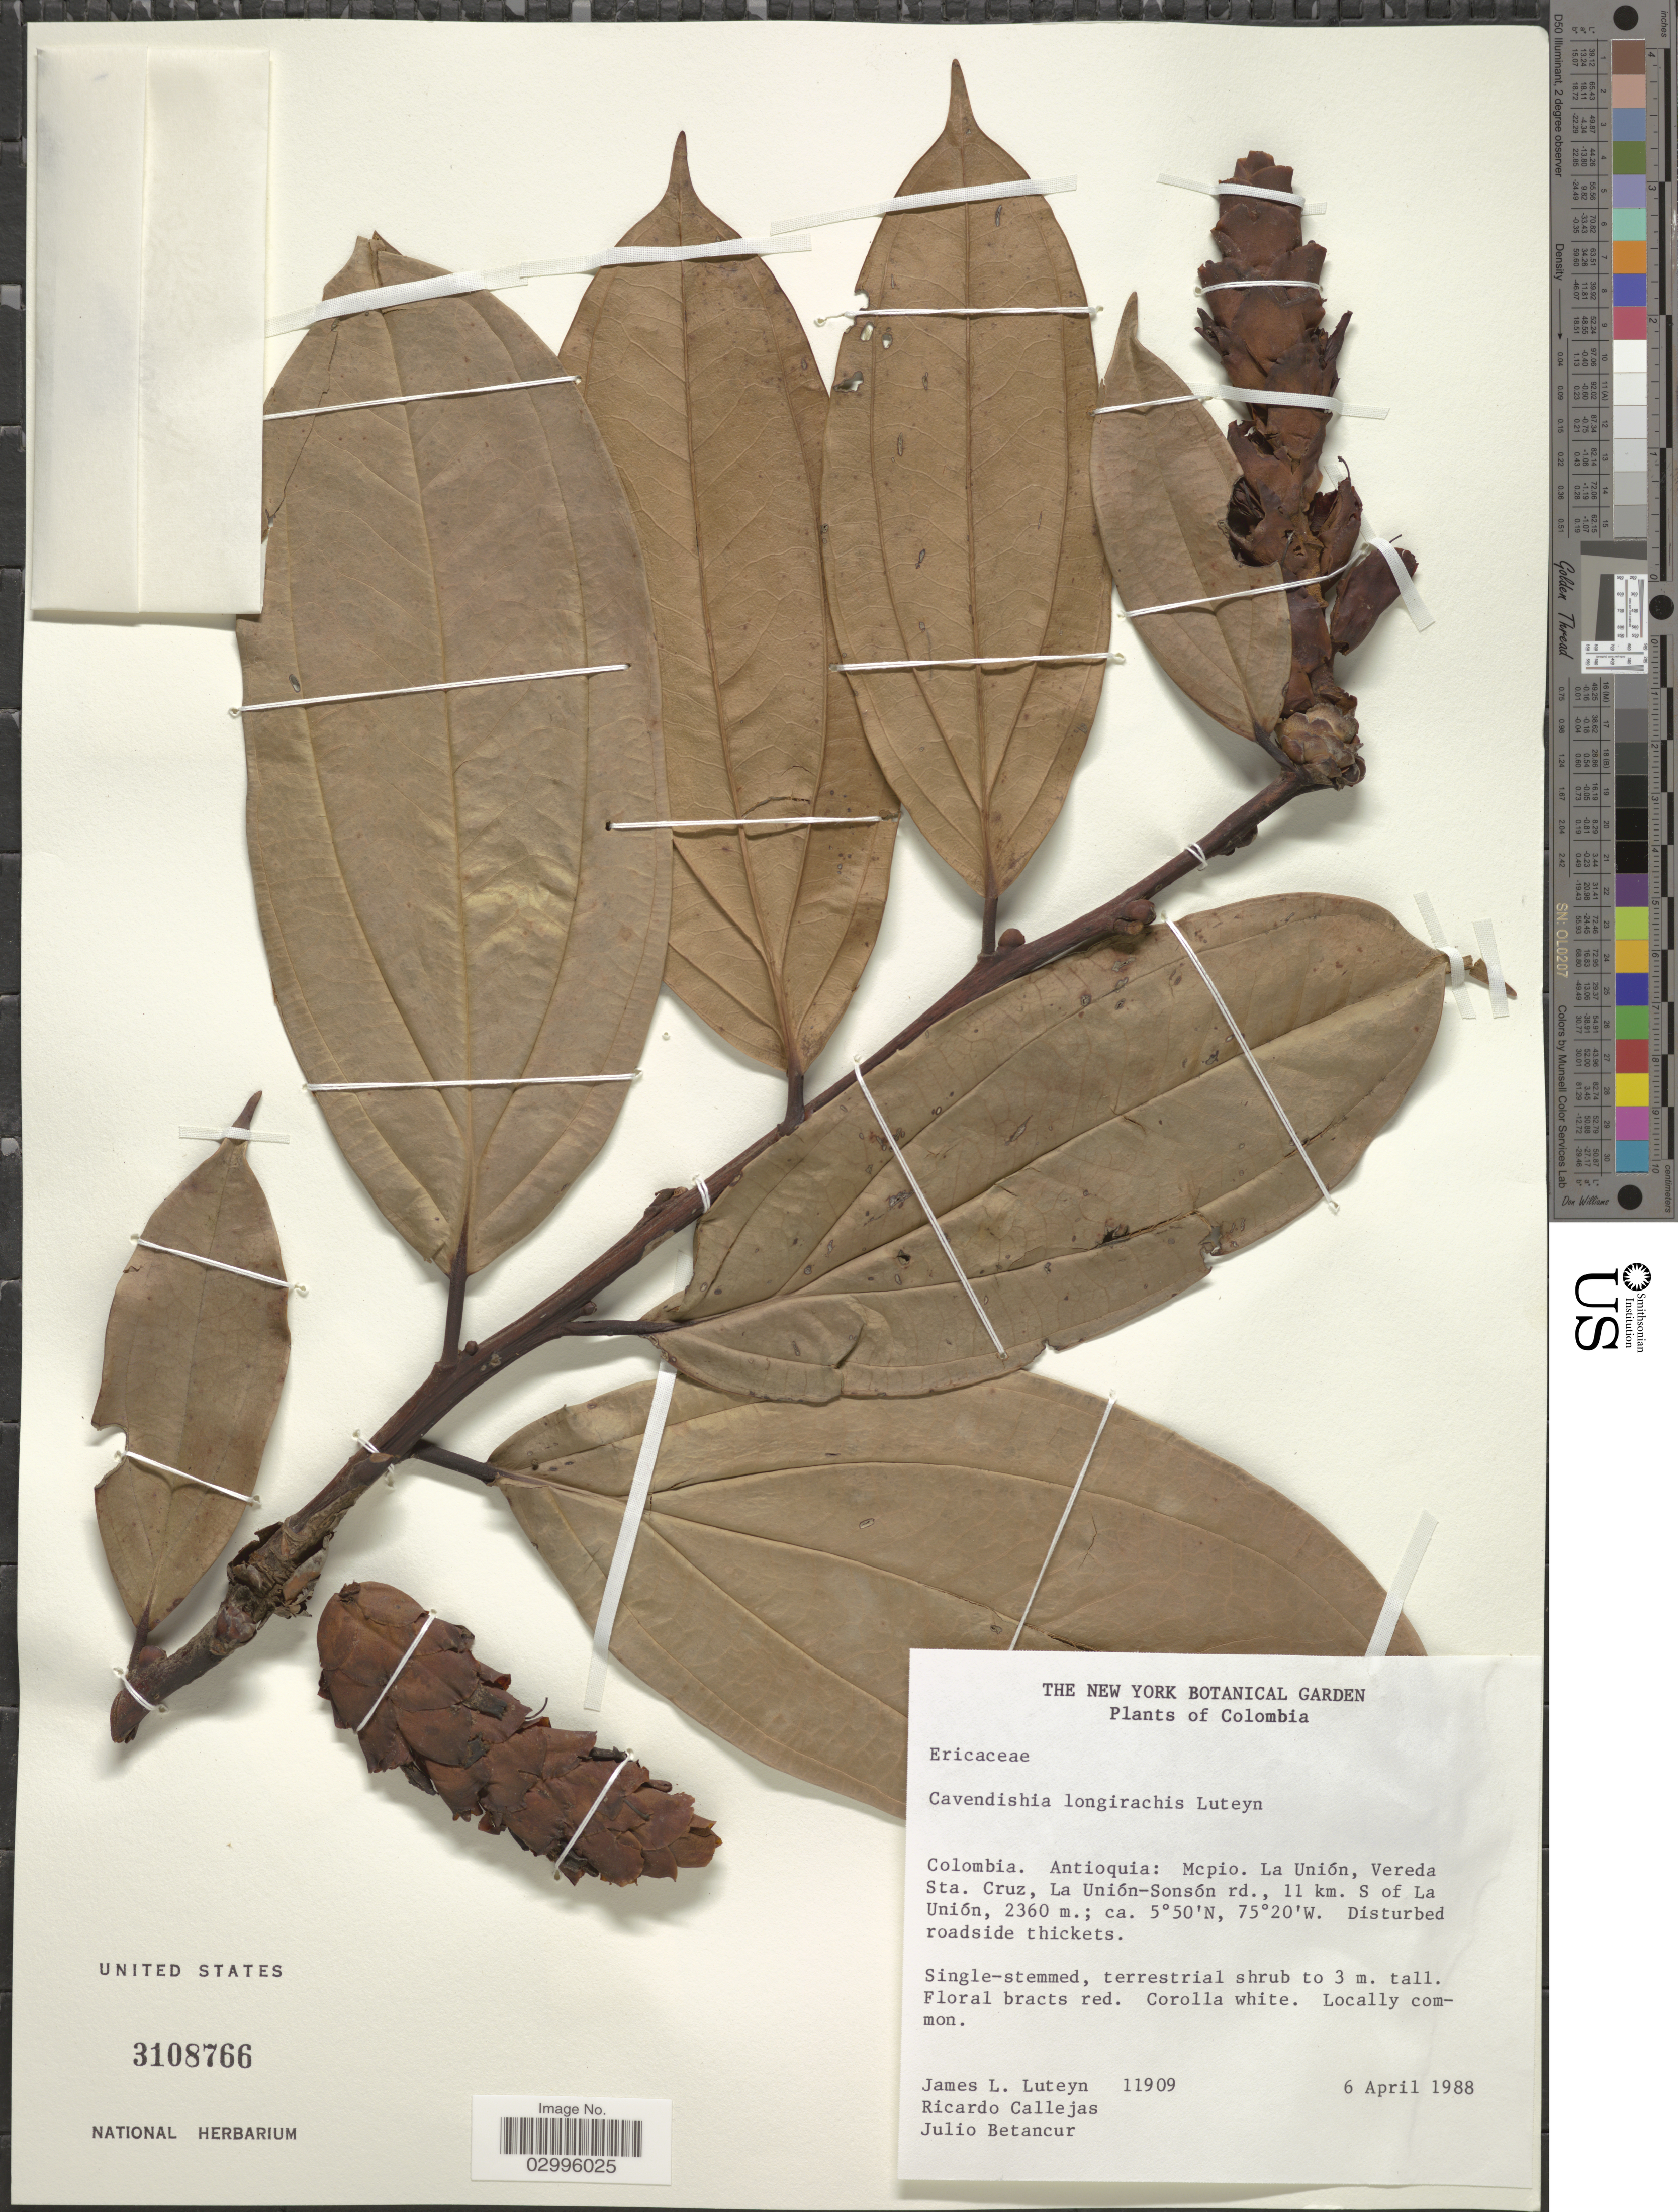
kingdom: Plantae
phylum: Tracheophyta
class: Magnoliopsida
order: Ericales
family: Ericaceae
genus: Cavendishia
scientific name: Cavendishia longirachis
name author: Luteyn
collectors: J. Luteyn, R. Callejas & J. Betancur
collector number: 11909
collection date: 1988-04-06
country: Colombia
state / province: Antioquia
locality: Mcpio. La Unión, Vereda Sta. Cruz, La Unión-Sonsón rd., 11 km. S of La Unión.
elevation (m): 2360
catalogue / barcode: US 3108766